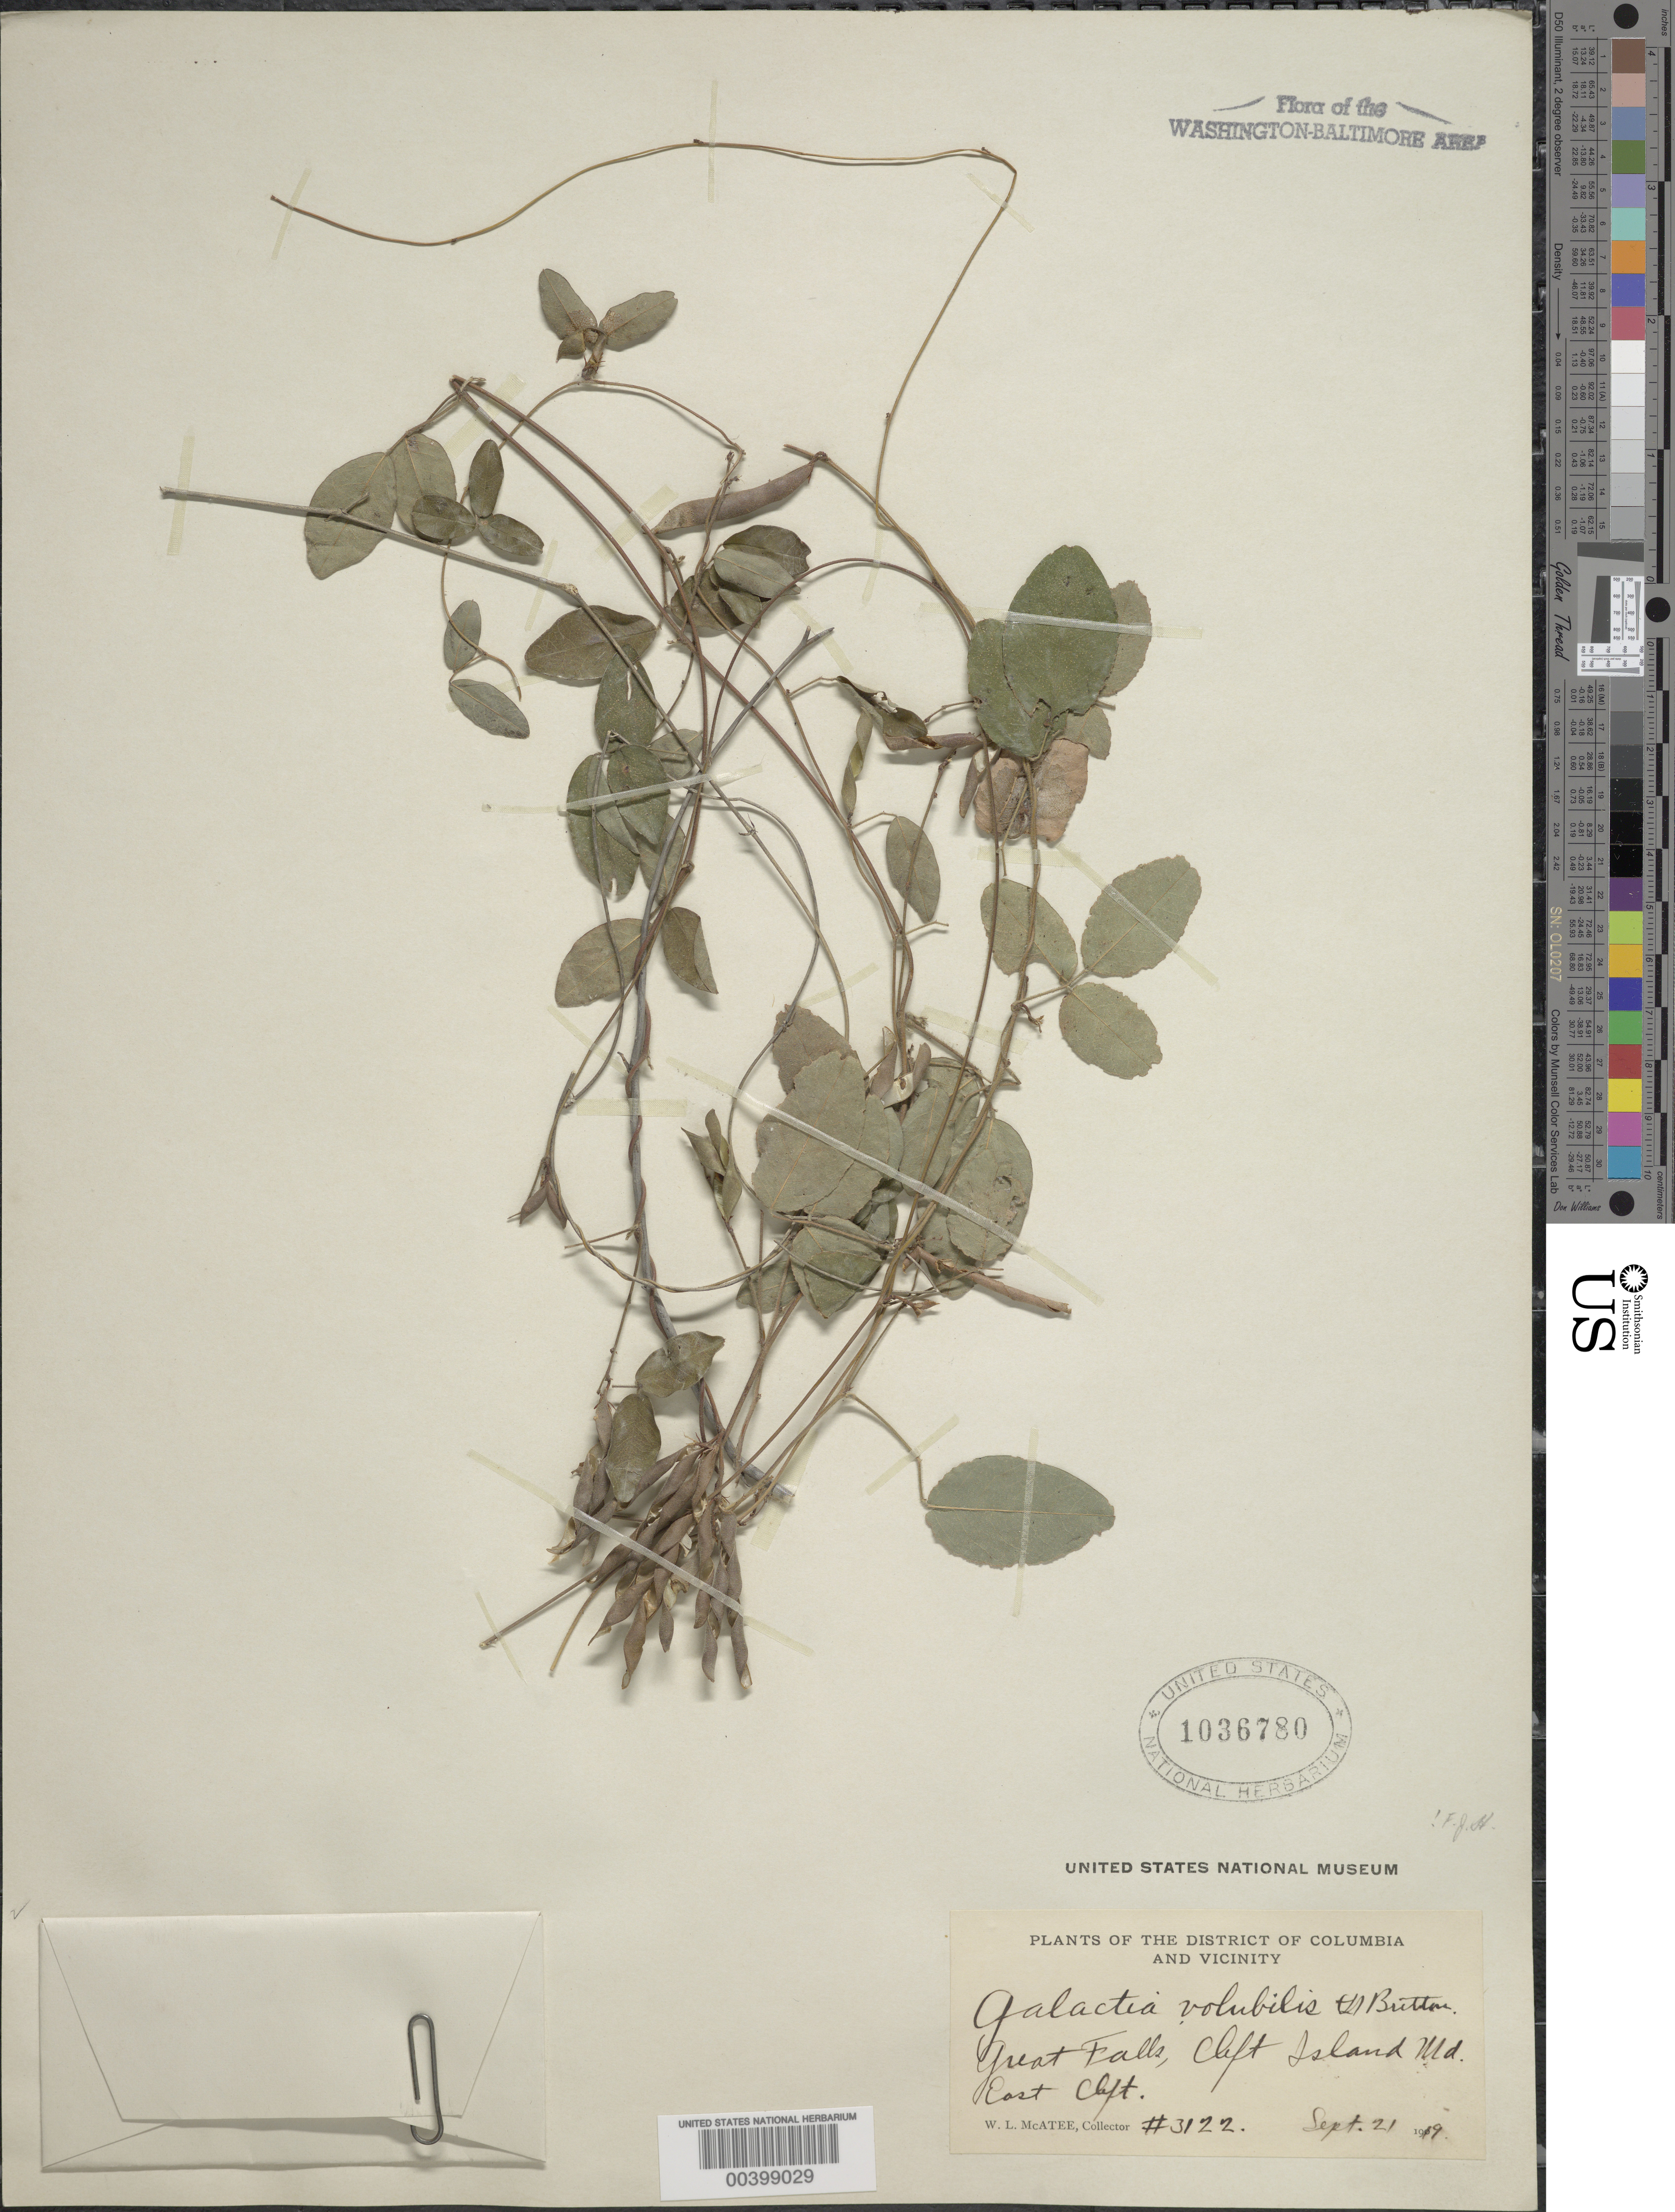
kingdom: Plantae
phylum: Tracheophyta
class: Magnoliopsida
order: Fabales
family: Fabaceae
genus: Galactia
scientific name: Galactia volubilis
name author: (L.) Britton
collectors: W. McAtee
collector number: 3122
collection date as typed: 21 Sep 1919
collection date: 1919-09-21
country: United States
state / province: Maryland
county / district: Montgomery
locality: Great Falls, Cleft Island C. & O. Canal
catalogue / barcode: US 1036780